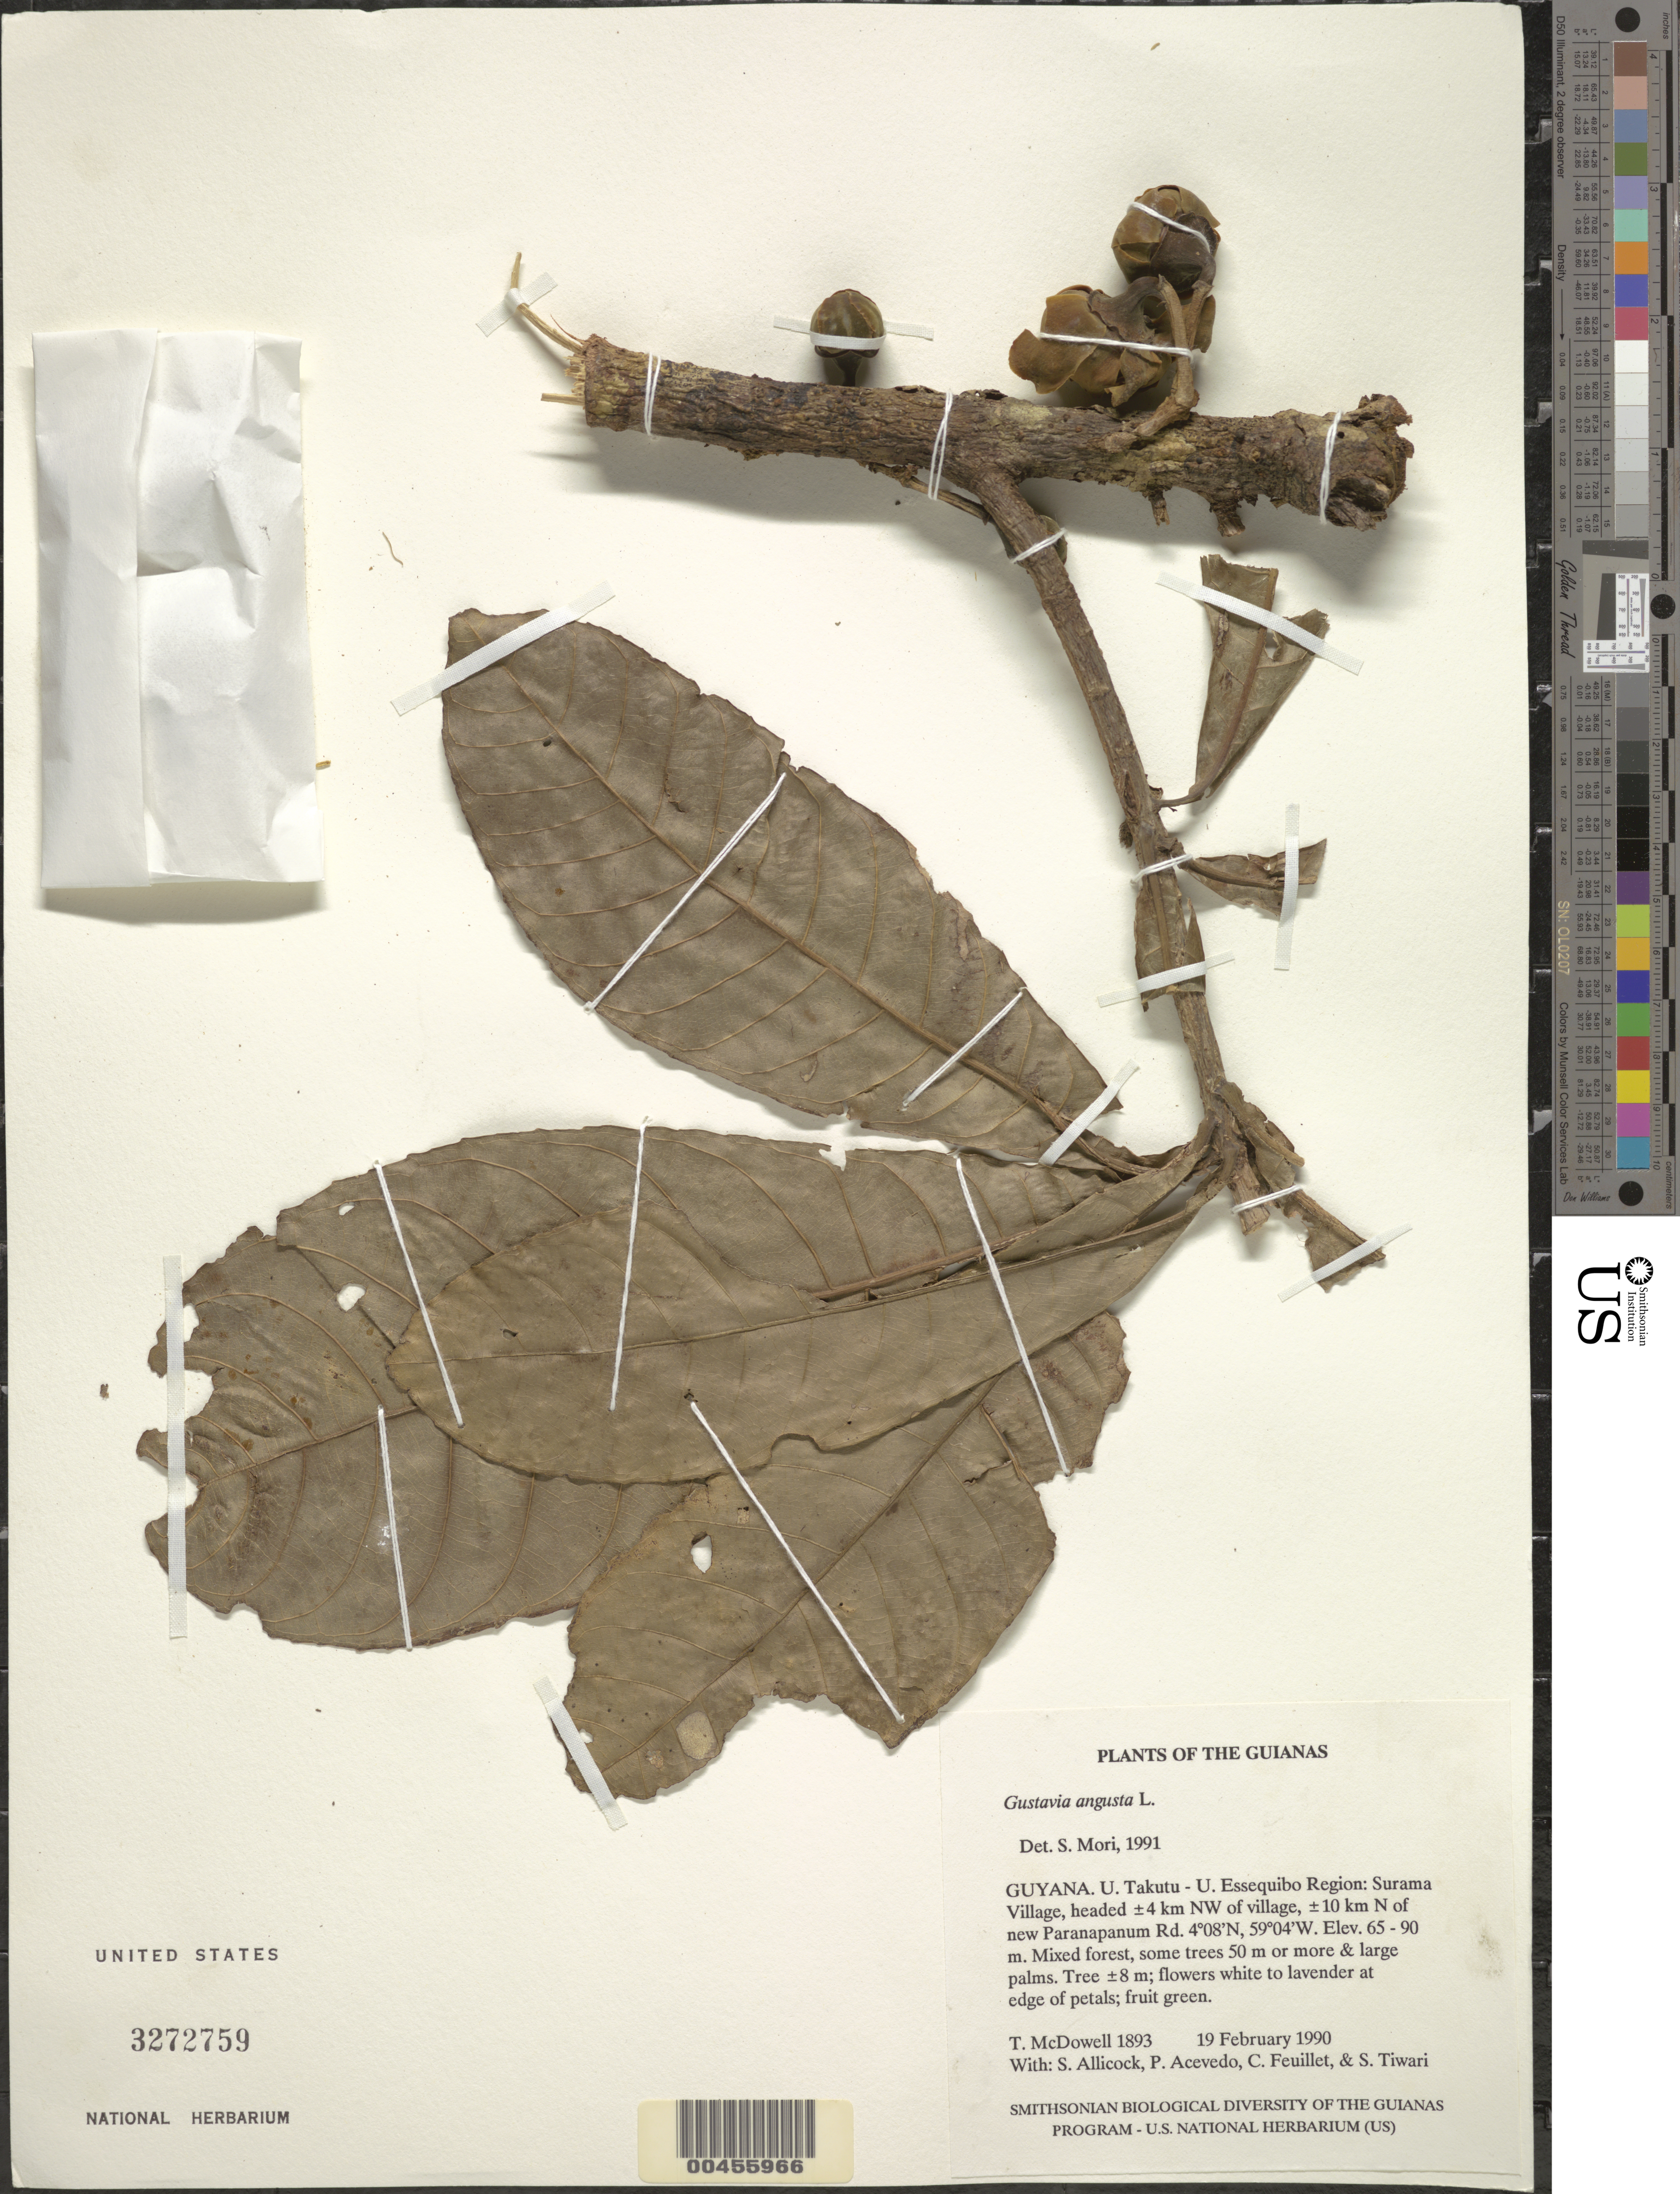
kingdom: Plantae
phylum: Tracheophyta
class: Magnoliopsida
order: Ericales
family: Lecythidaceae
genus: Gustavia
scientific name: Gustavia augusta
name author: L.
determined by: Mori, Scott A.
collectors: T. McDowell, S. Allicock, P. Acevedo-Rodr., C. Feuillet & S. Tiwari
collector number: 1893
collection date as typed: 19 February 1990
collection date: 1990-02-19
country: Guyana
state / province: U. Takutu-U. Essequibo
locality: ±4 km NW of Surama Village, ±10 km N of new Paranapanema Road, along western trail to Buro-Buro River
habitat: Mixed forest, some trees 50 m or more & large palms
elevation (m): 65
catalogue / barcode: US 3272759